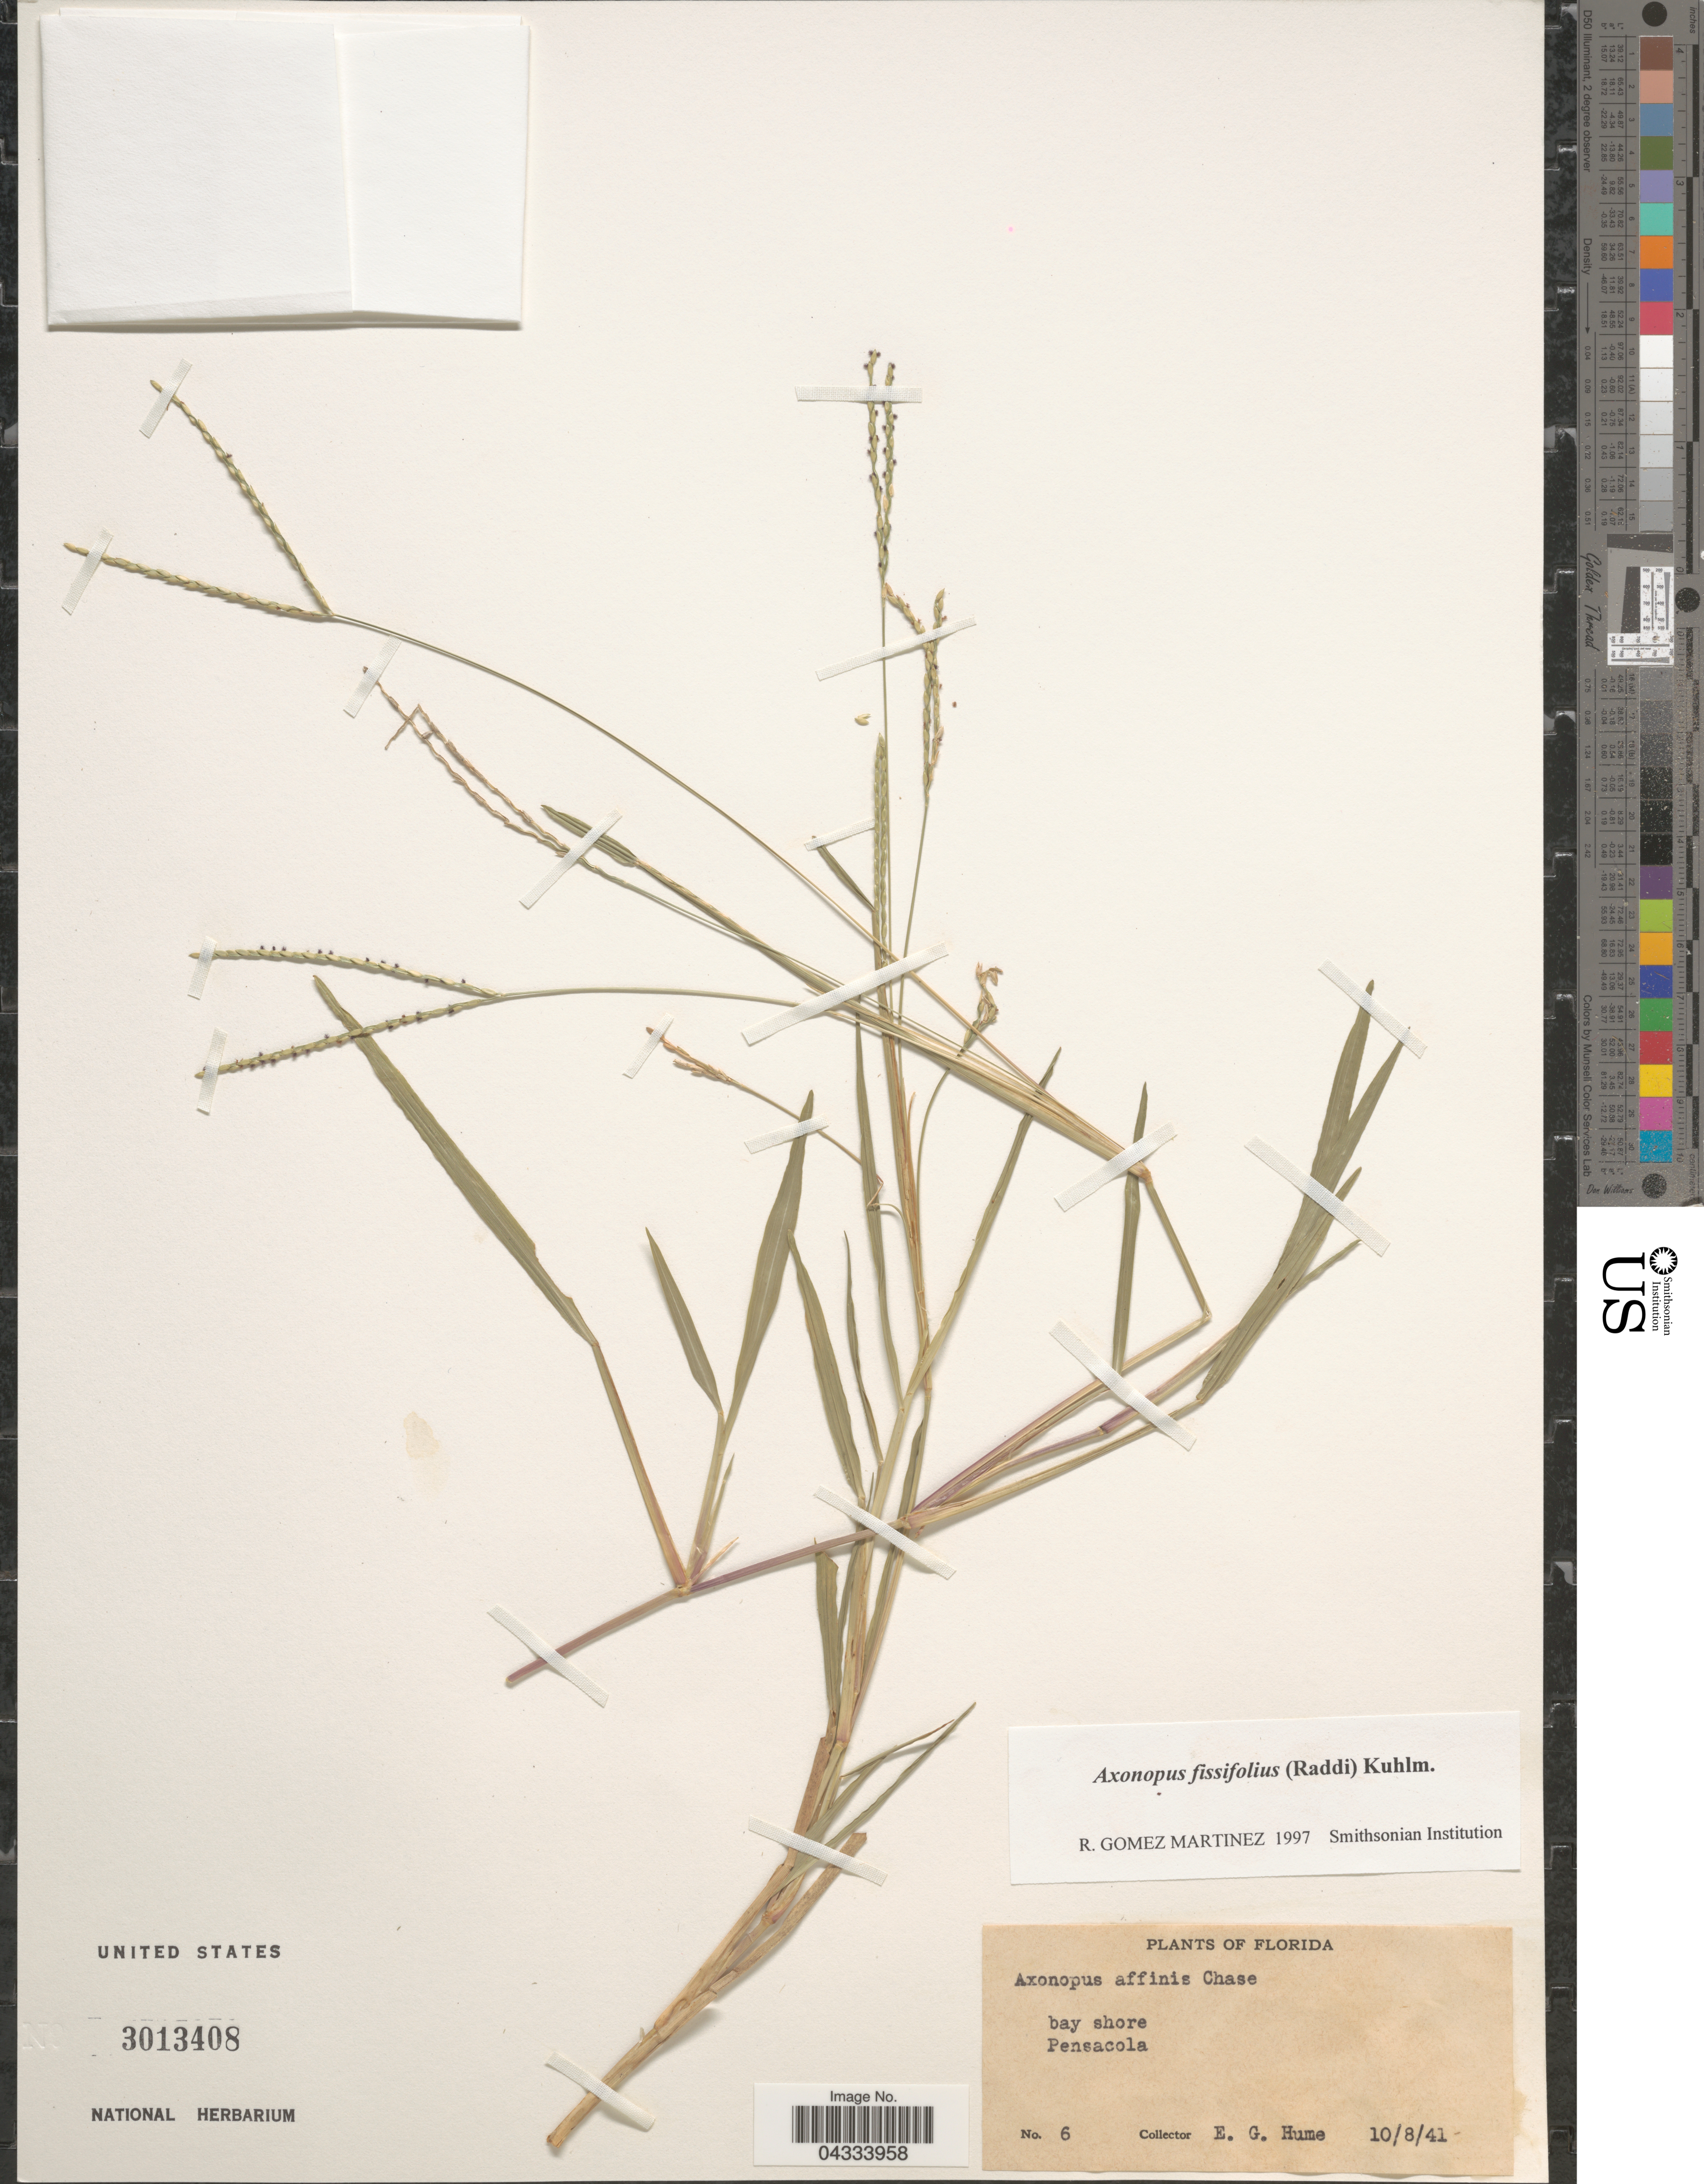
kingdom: Plantae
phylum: Tracheophyta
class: Liliopsida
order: Poales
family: Poaceae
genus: Axonopus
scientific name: Axonopus fissifolius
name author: (Raddi) Kuhlm.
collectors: E. Hume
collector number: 6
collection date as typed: Transcribed d/m/y: 8/10/41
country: United States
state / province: Florida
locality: Bay shore. Pensacola.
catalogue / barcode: US 3013408